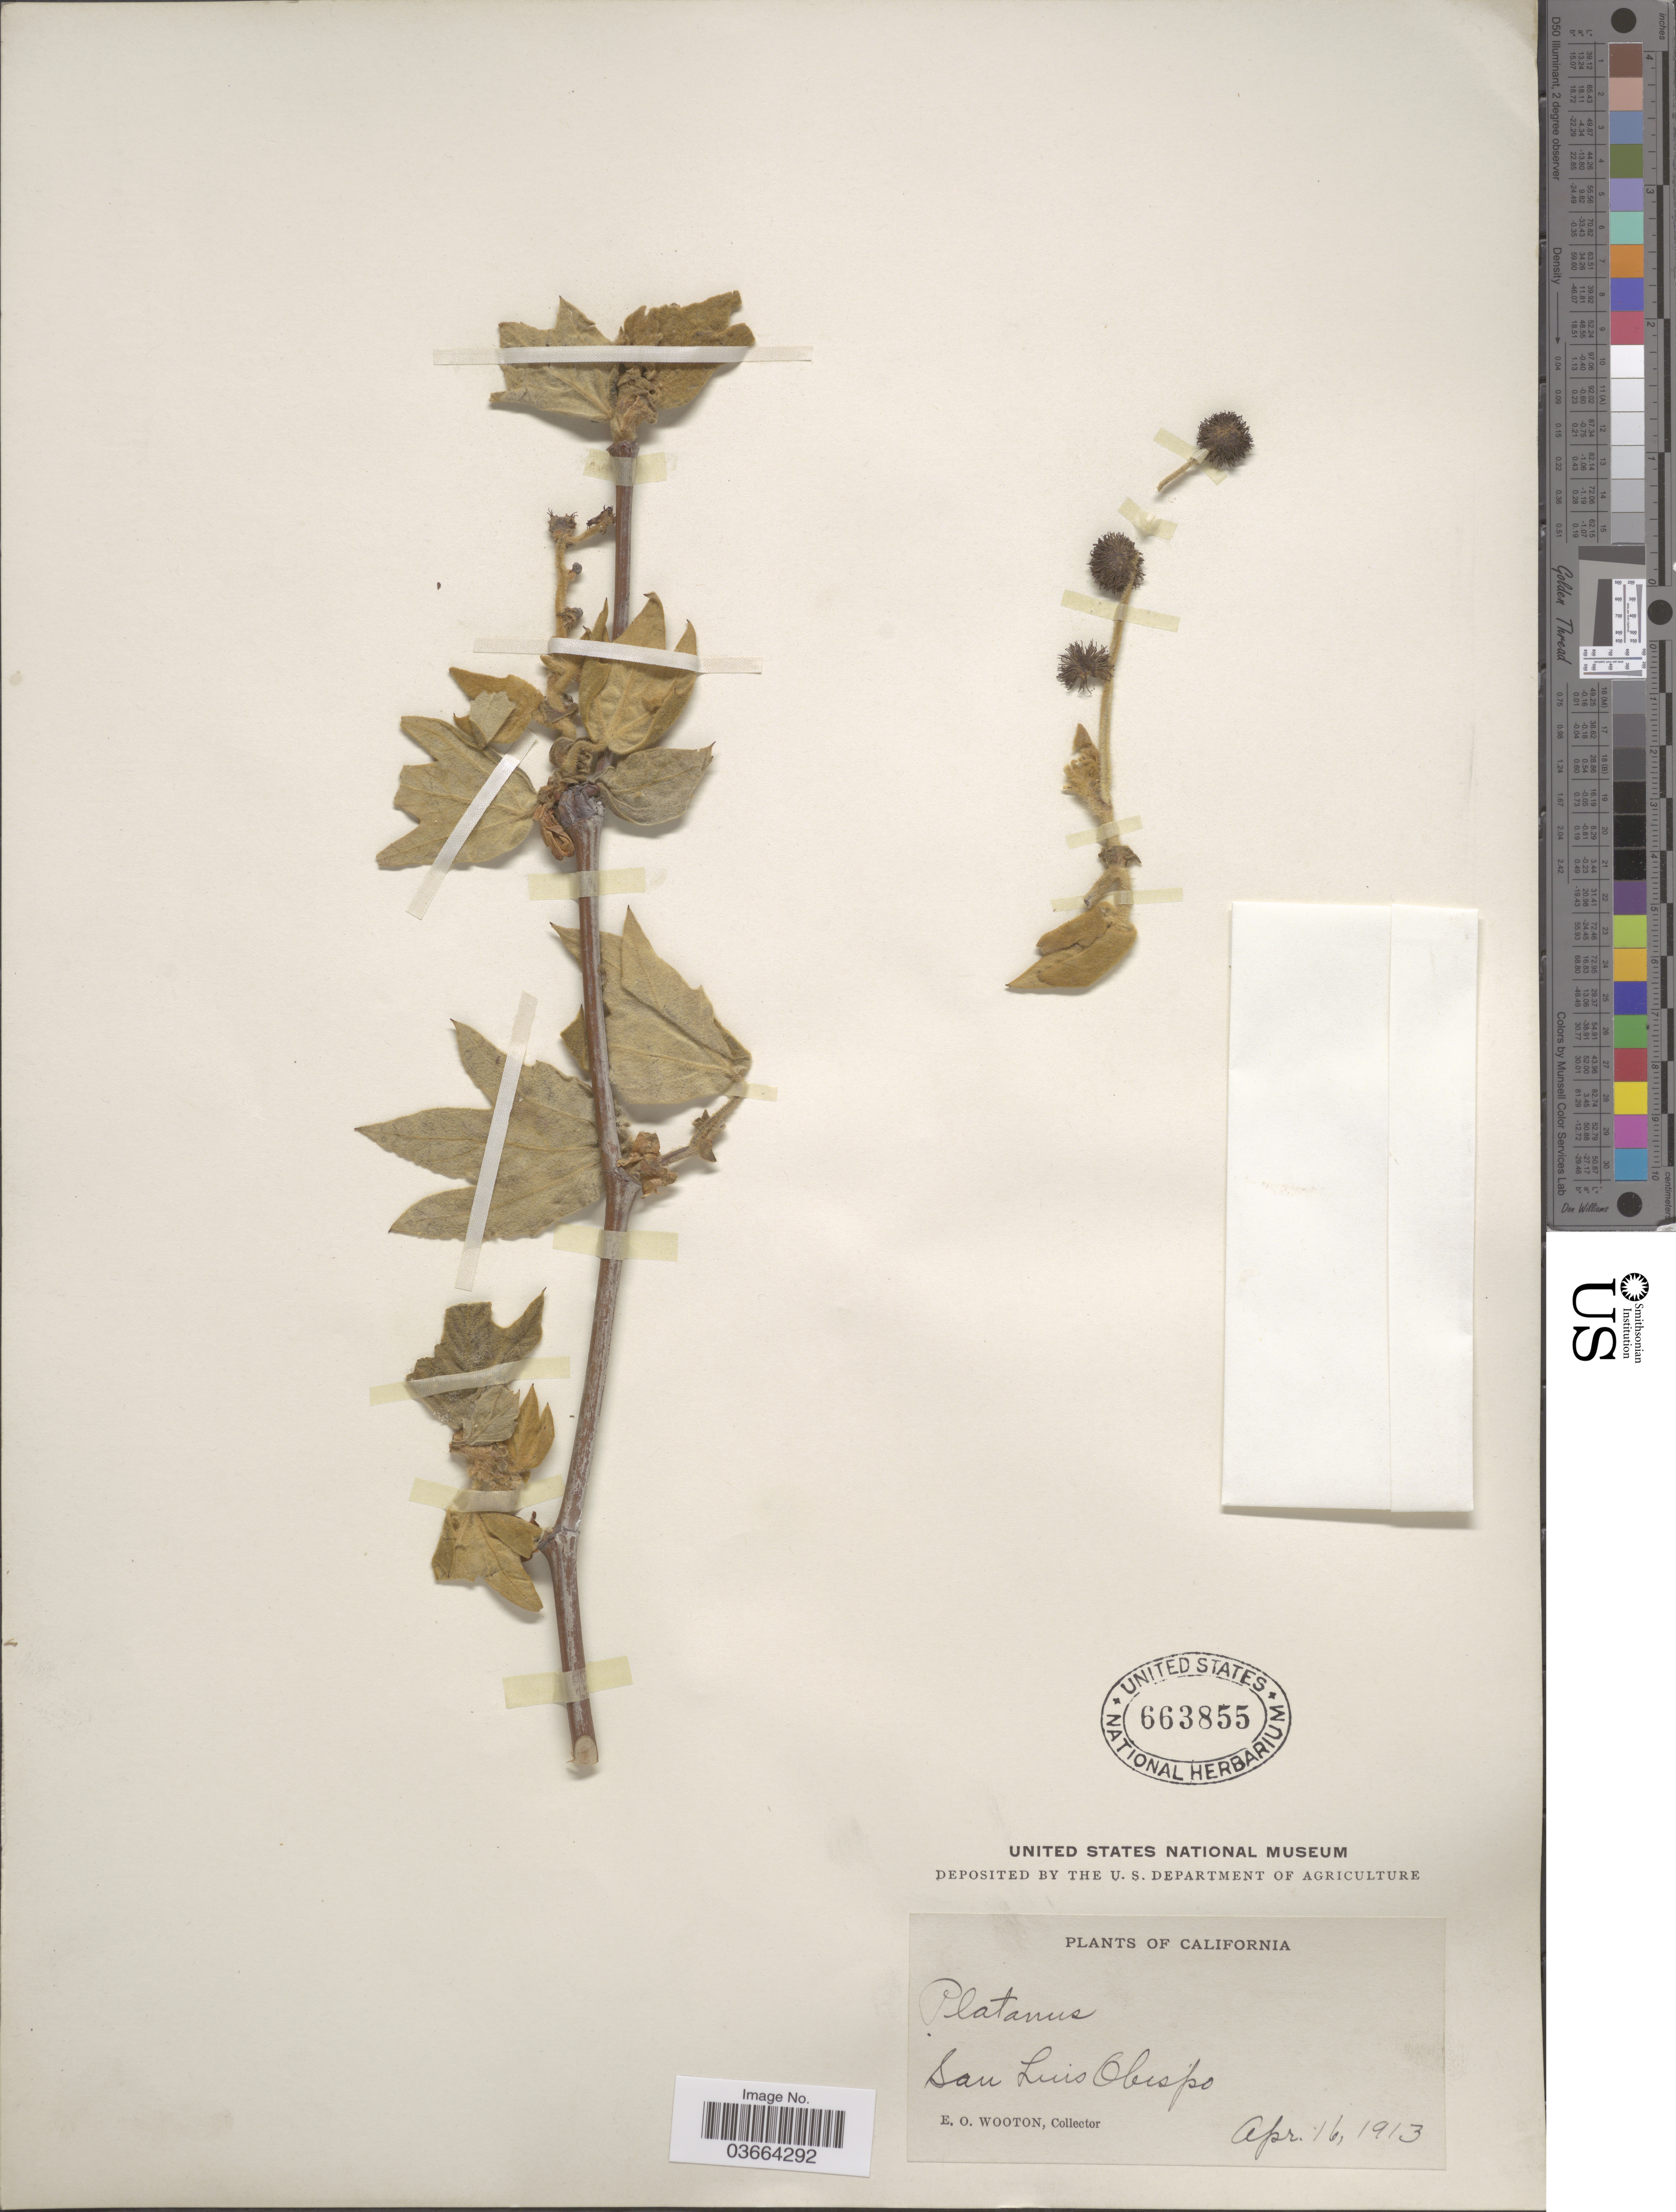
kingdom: Plantae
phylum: Tracheophyta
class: Magnoliopsida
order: Proteales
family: Platanaceae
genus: Platanus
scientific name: Platanus sp.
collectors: E. O. Wooton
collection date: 1913-04-16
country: United States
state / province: California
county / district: San Luis Obispo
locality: San Luis Obispo.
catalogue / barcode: US 663855